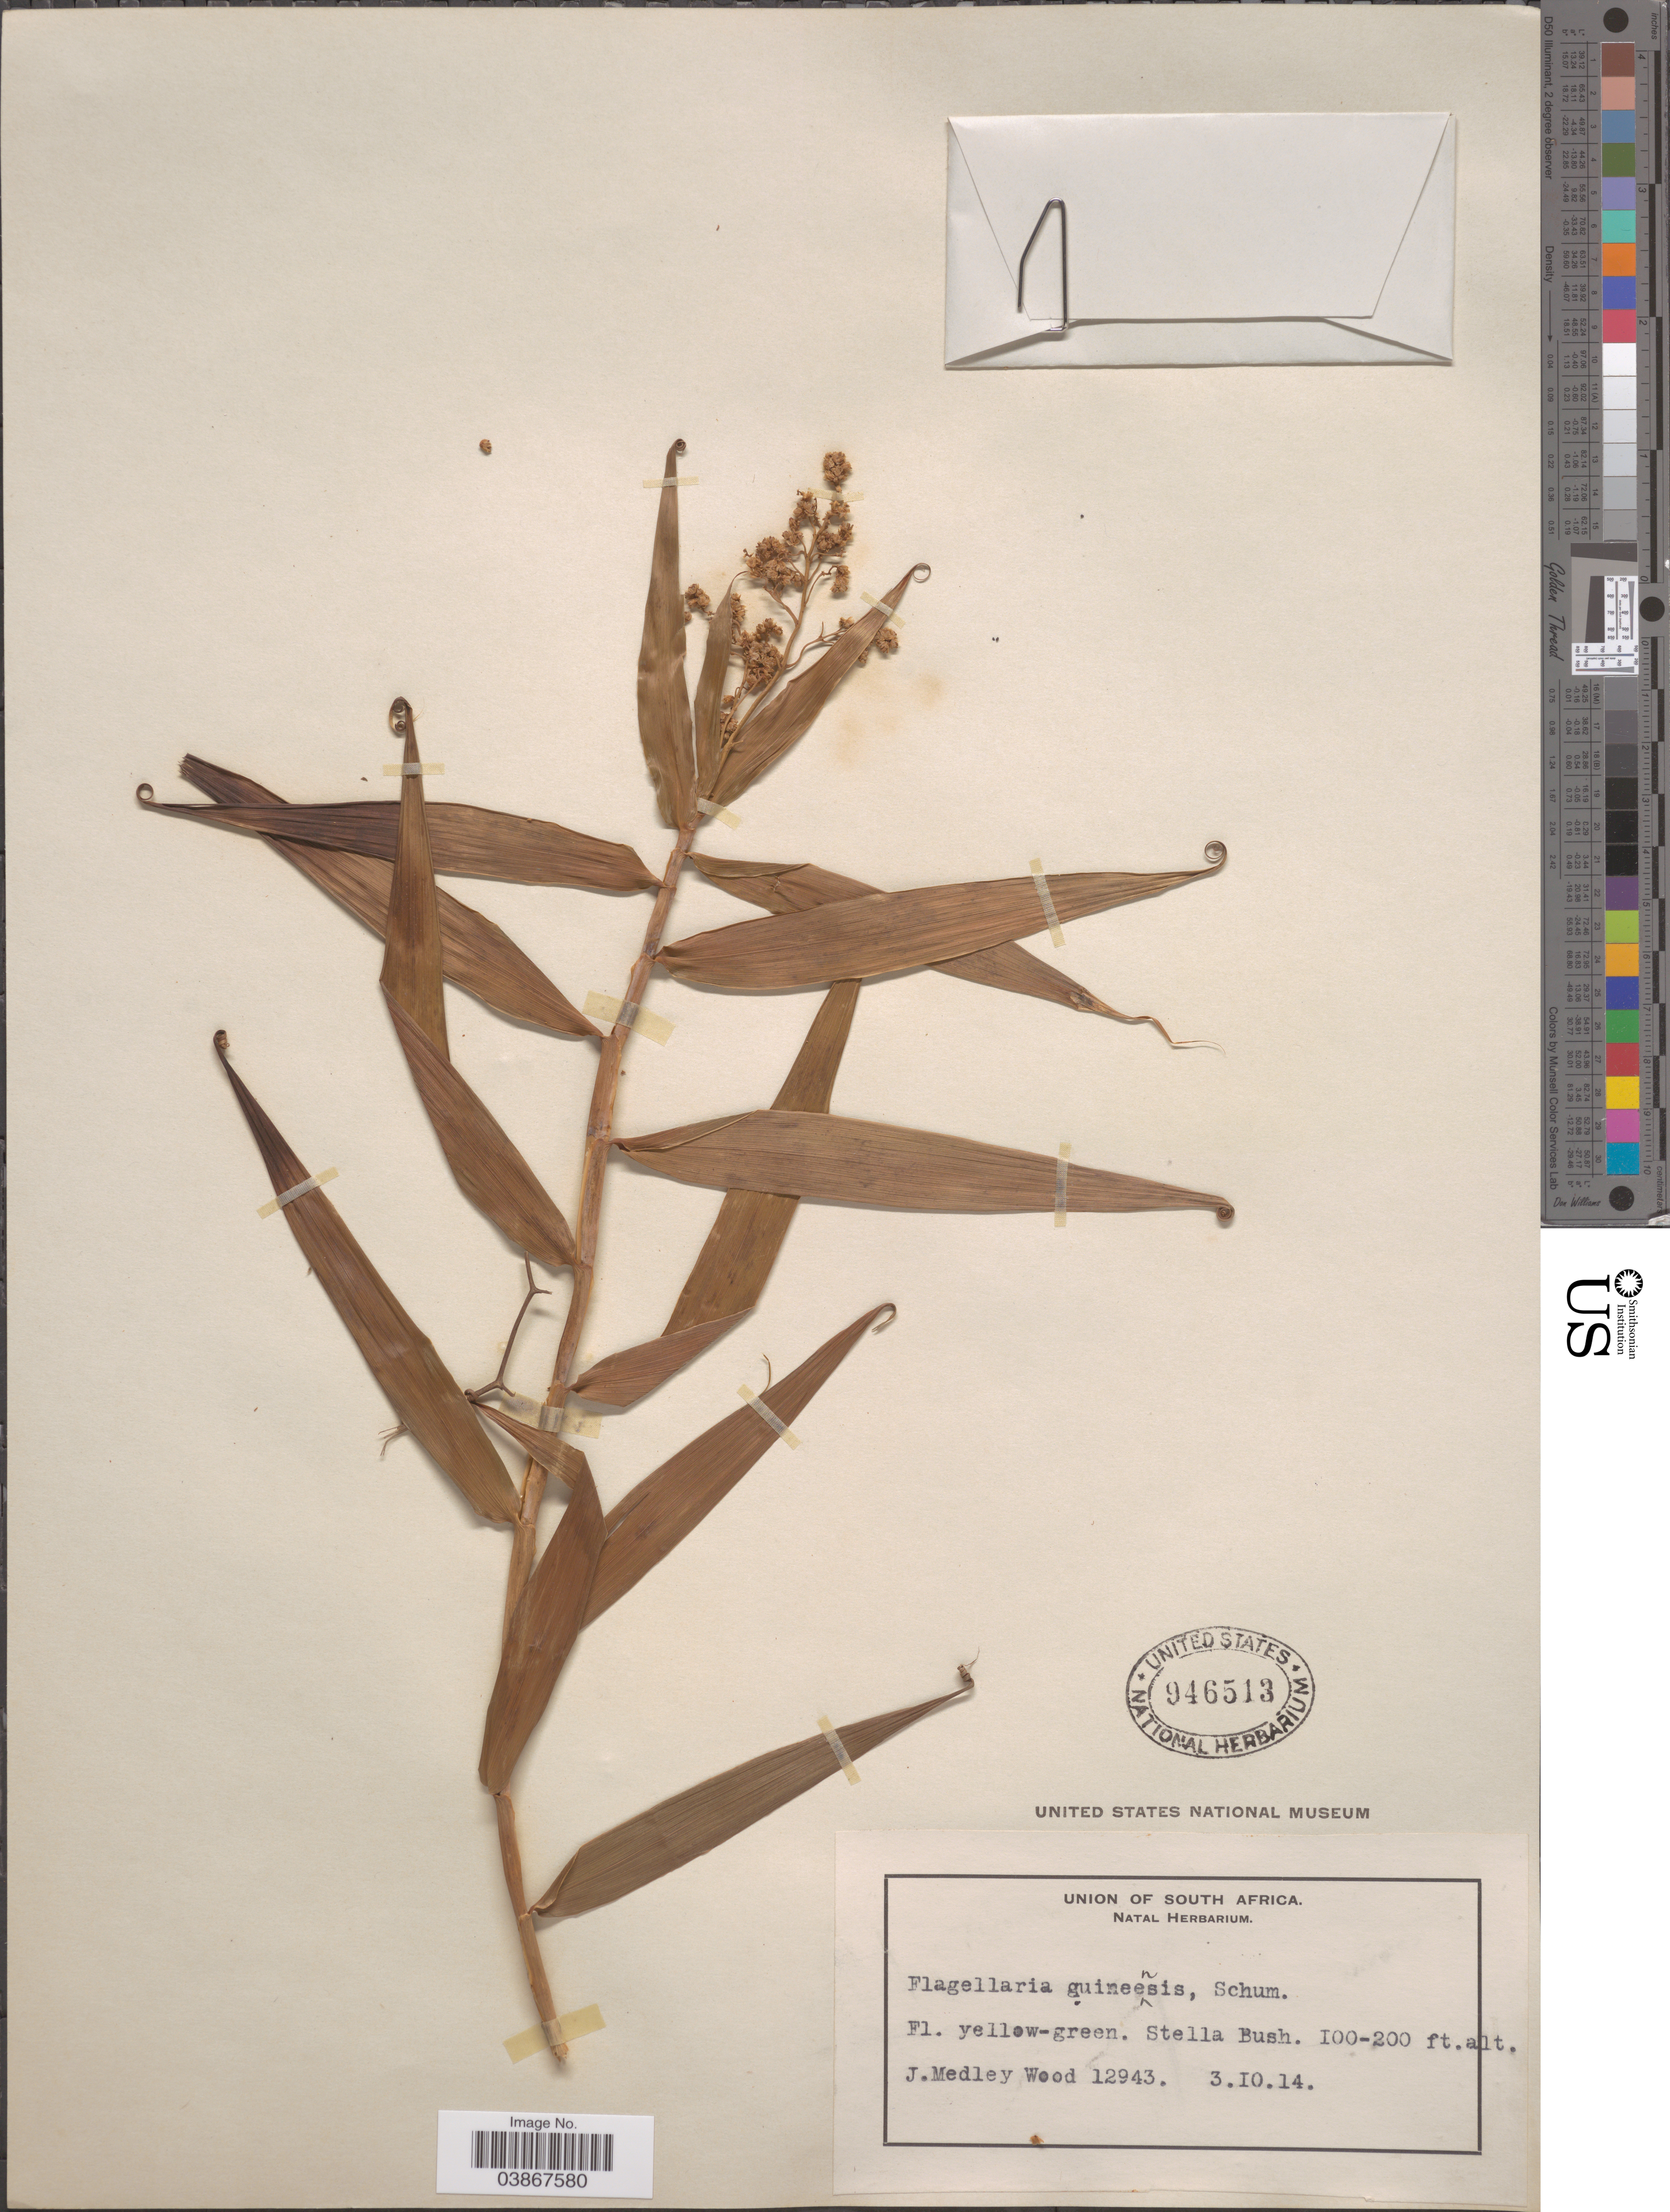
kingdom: Plantae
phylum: Tracheophyta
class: Liliopsida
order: Poales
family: Flagellariaceae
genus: Flagellaria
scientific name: Flagellaria guineensis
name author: Schumach.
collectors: J. Medley Wood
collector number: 12943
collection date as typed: Transcribed d/m/y: 3/10/14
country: South Africa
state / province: KwaZulu-Natal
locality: Stella Bush.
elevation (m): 30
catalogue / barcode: US 946513